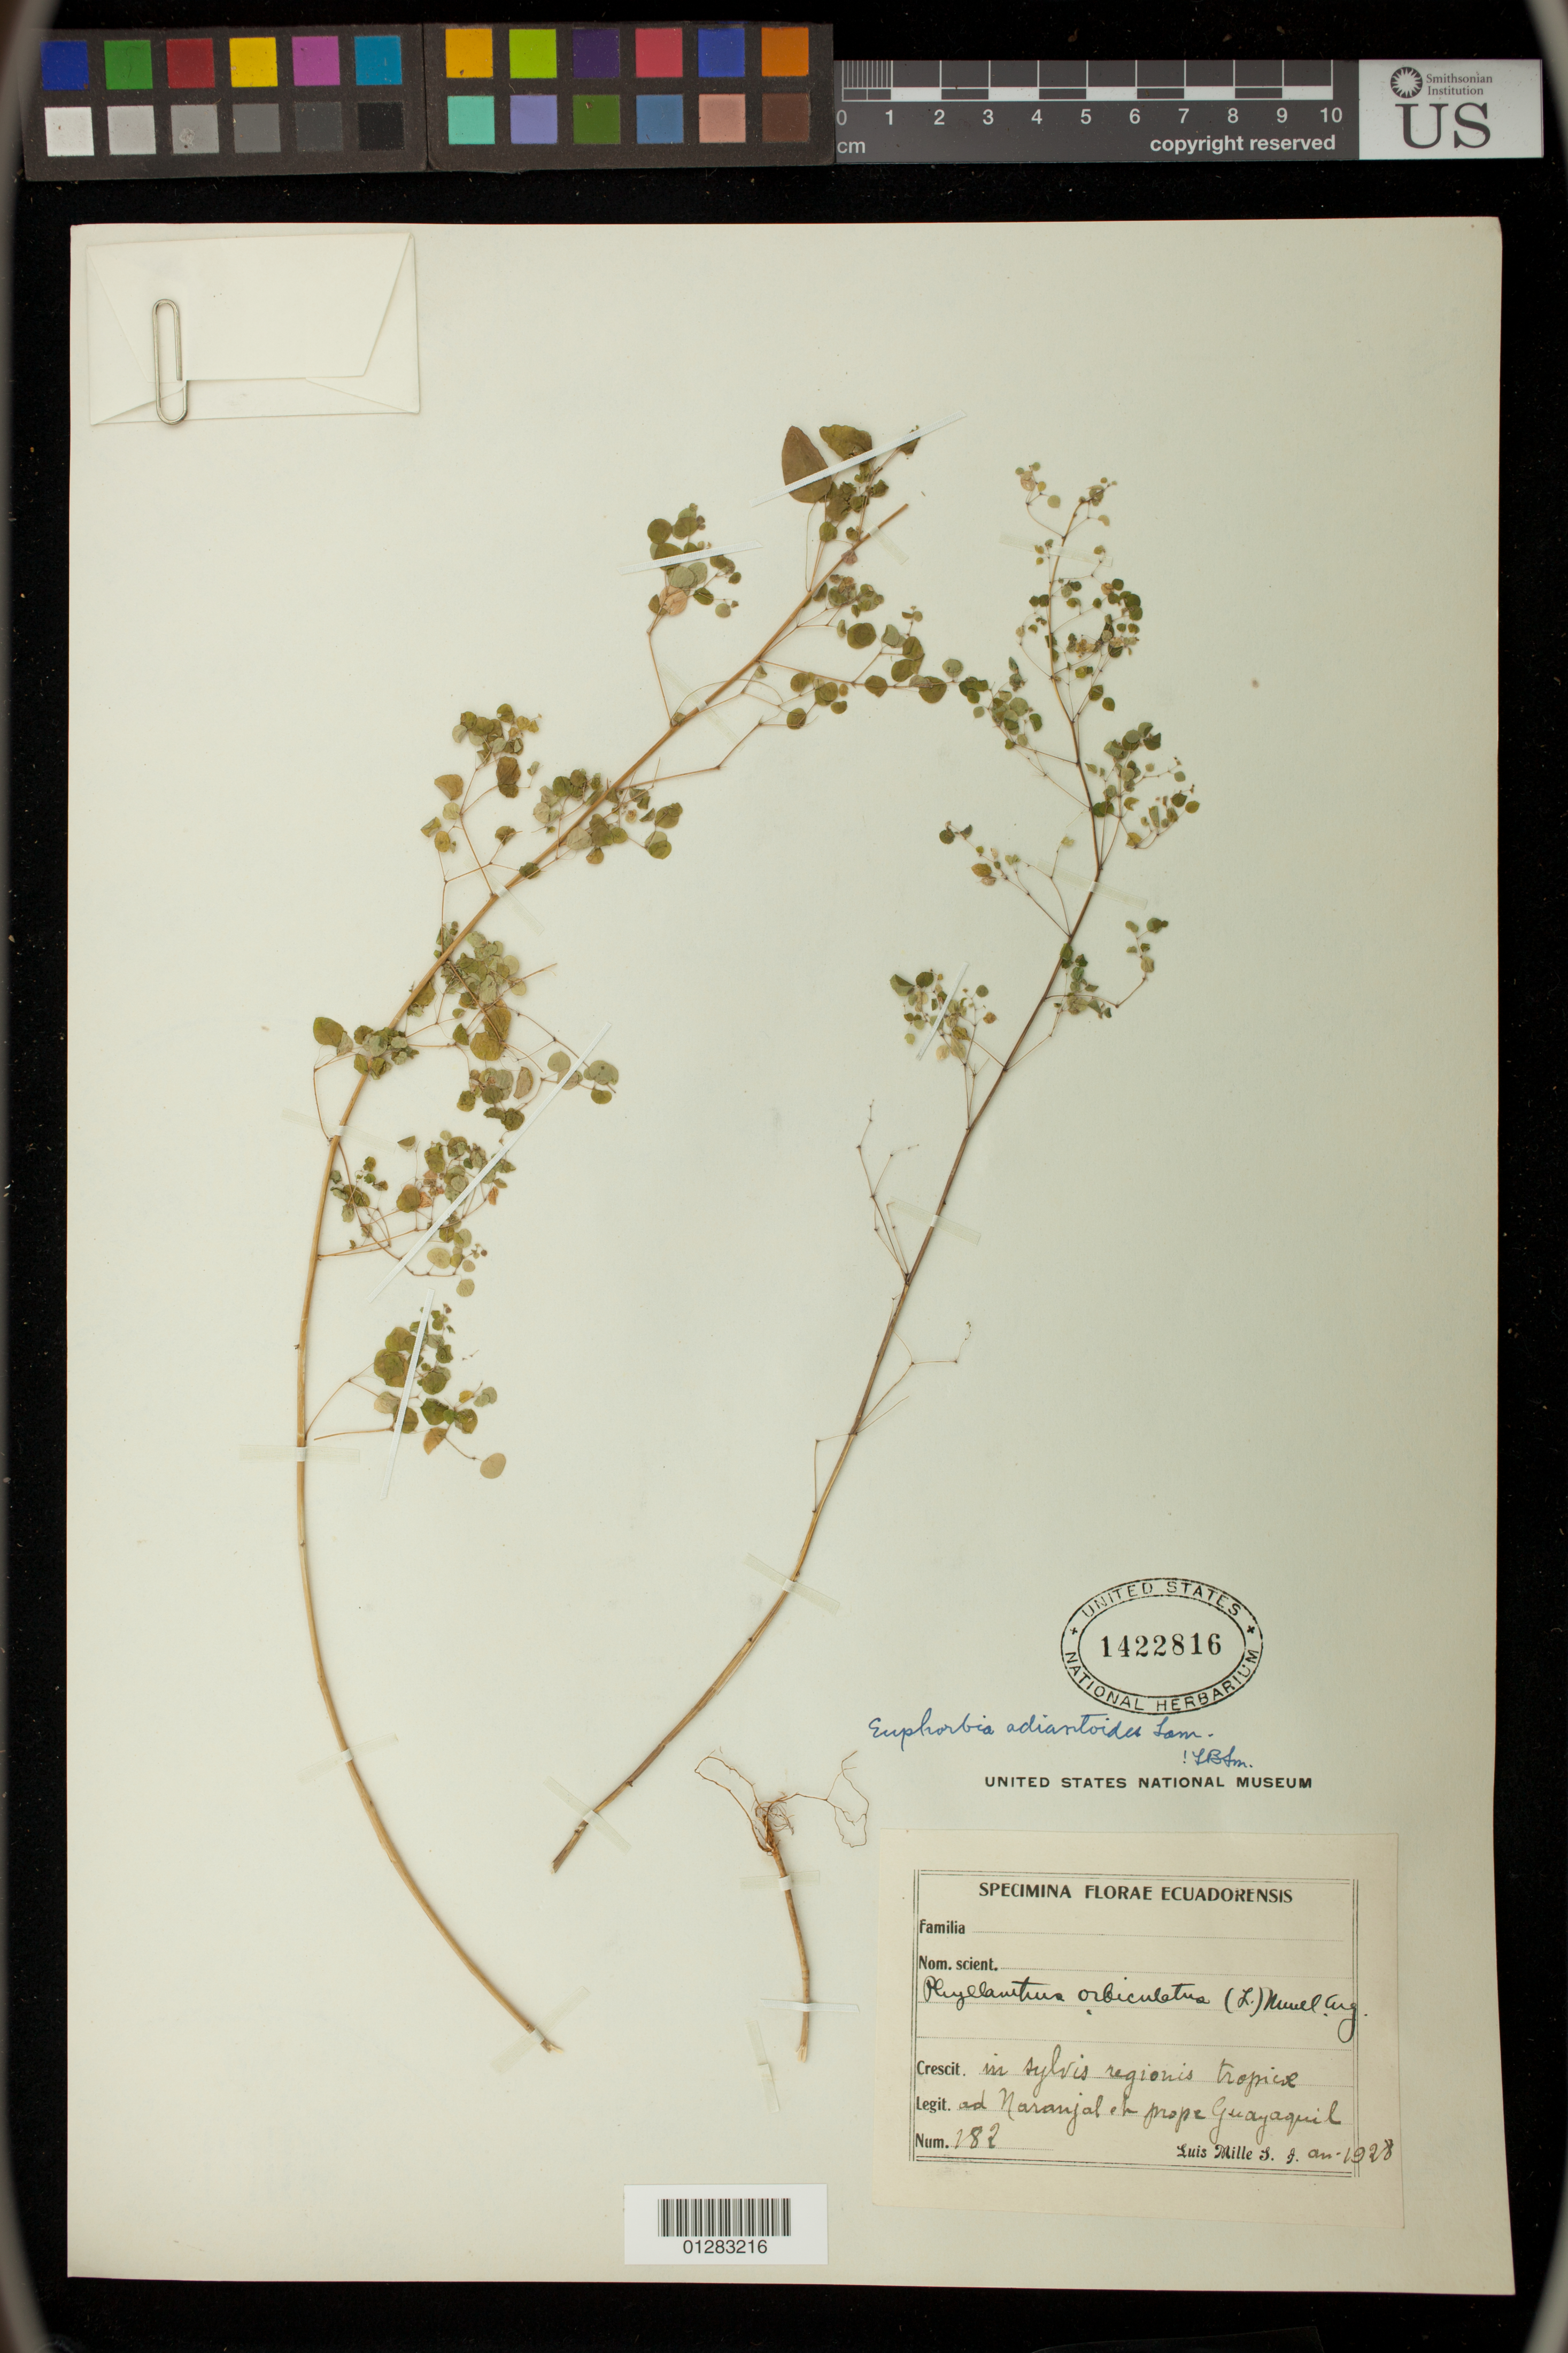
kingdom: Plantae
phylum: Tracheophyta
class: Magnoliopsida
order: Malpighiales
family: Euphorbiaceae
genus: Euphorbia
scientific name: Euphorbia adiantoides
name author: Lam.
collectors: L. Mille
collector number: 182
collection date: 1928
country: Ecuador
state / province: Guayas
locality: Naranjal en prope Guayaquil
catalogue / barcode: US 1422816